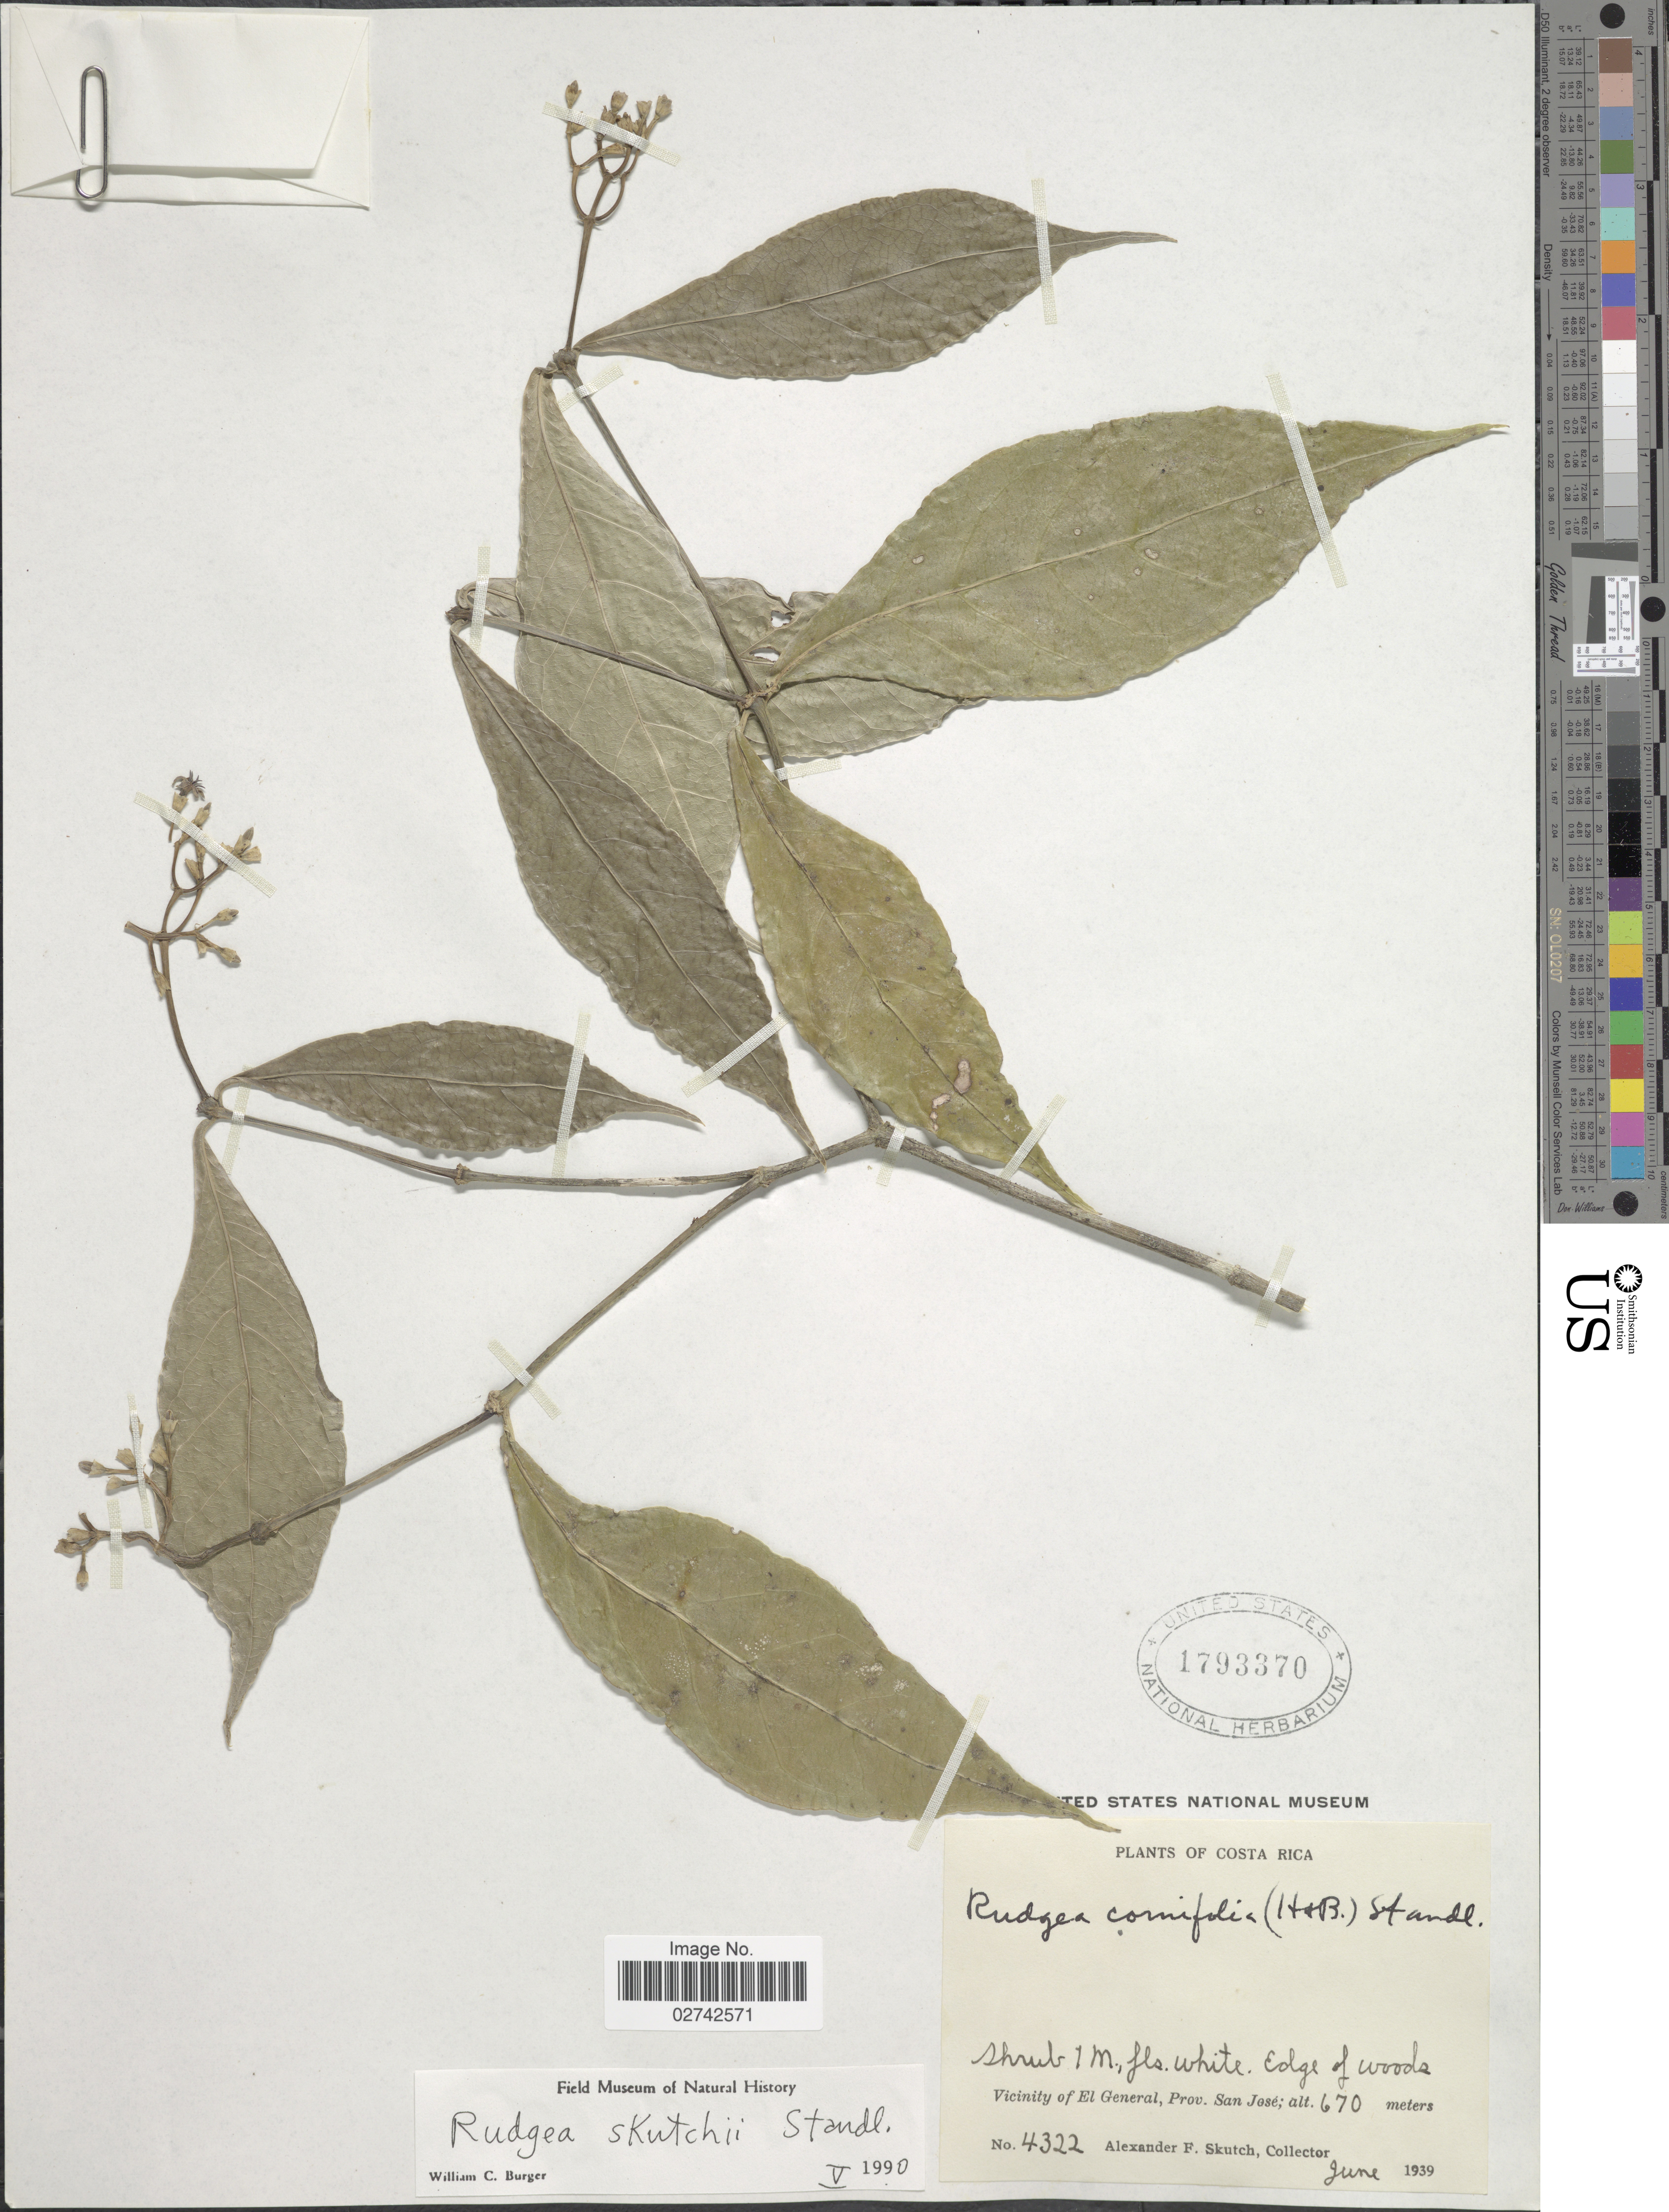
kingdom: Plantae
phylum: Tracheophyta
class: Magnoliopsida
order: Gentianales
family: Rubiaceae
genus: Rudgea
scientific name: Rudgea skutchii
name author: Standl.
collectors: A. F. Skutch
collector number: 4322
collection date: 1939-06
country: Costa Rica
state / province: San José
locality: Vicinity of El General, Prov. San Jose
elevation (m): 670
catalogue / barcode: US 1793370